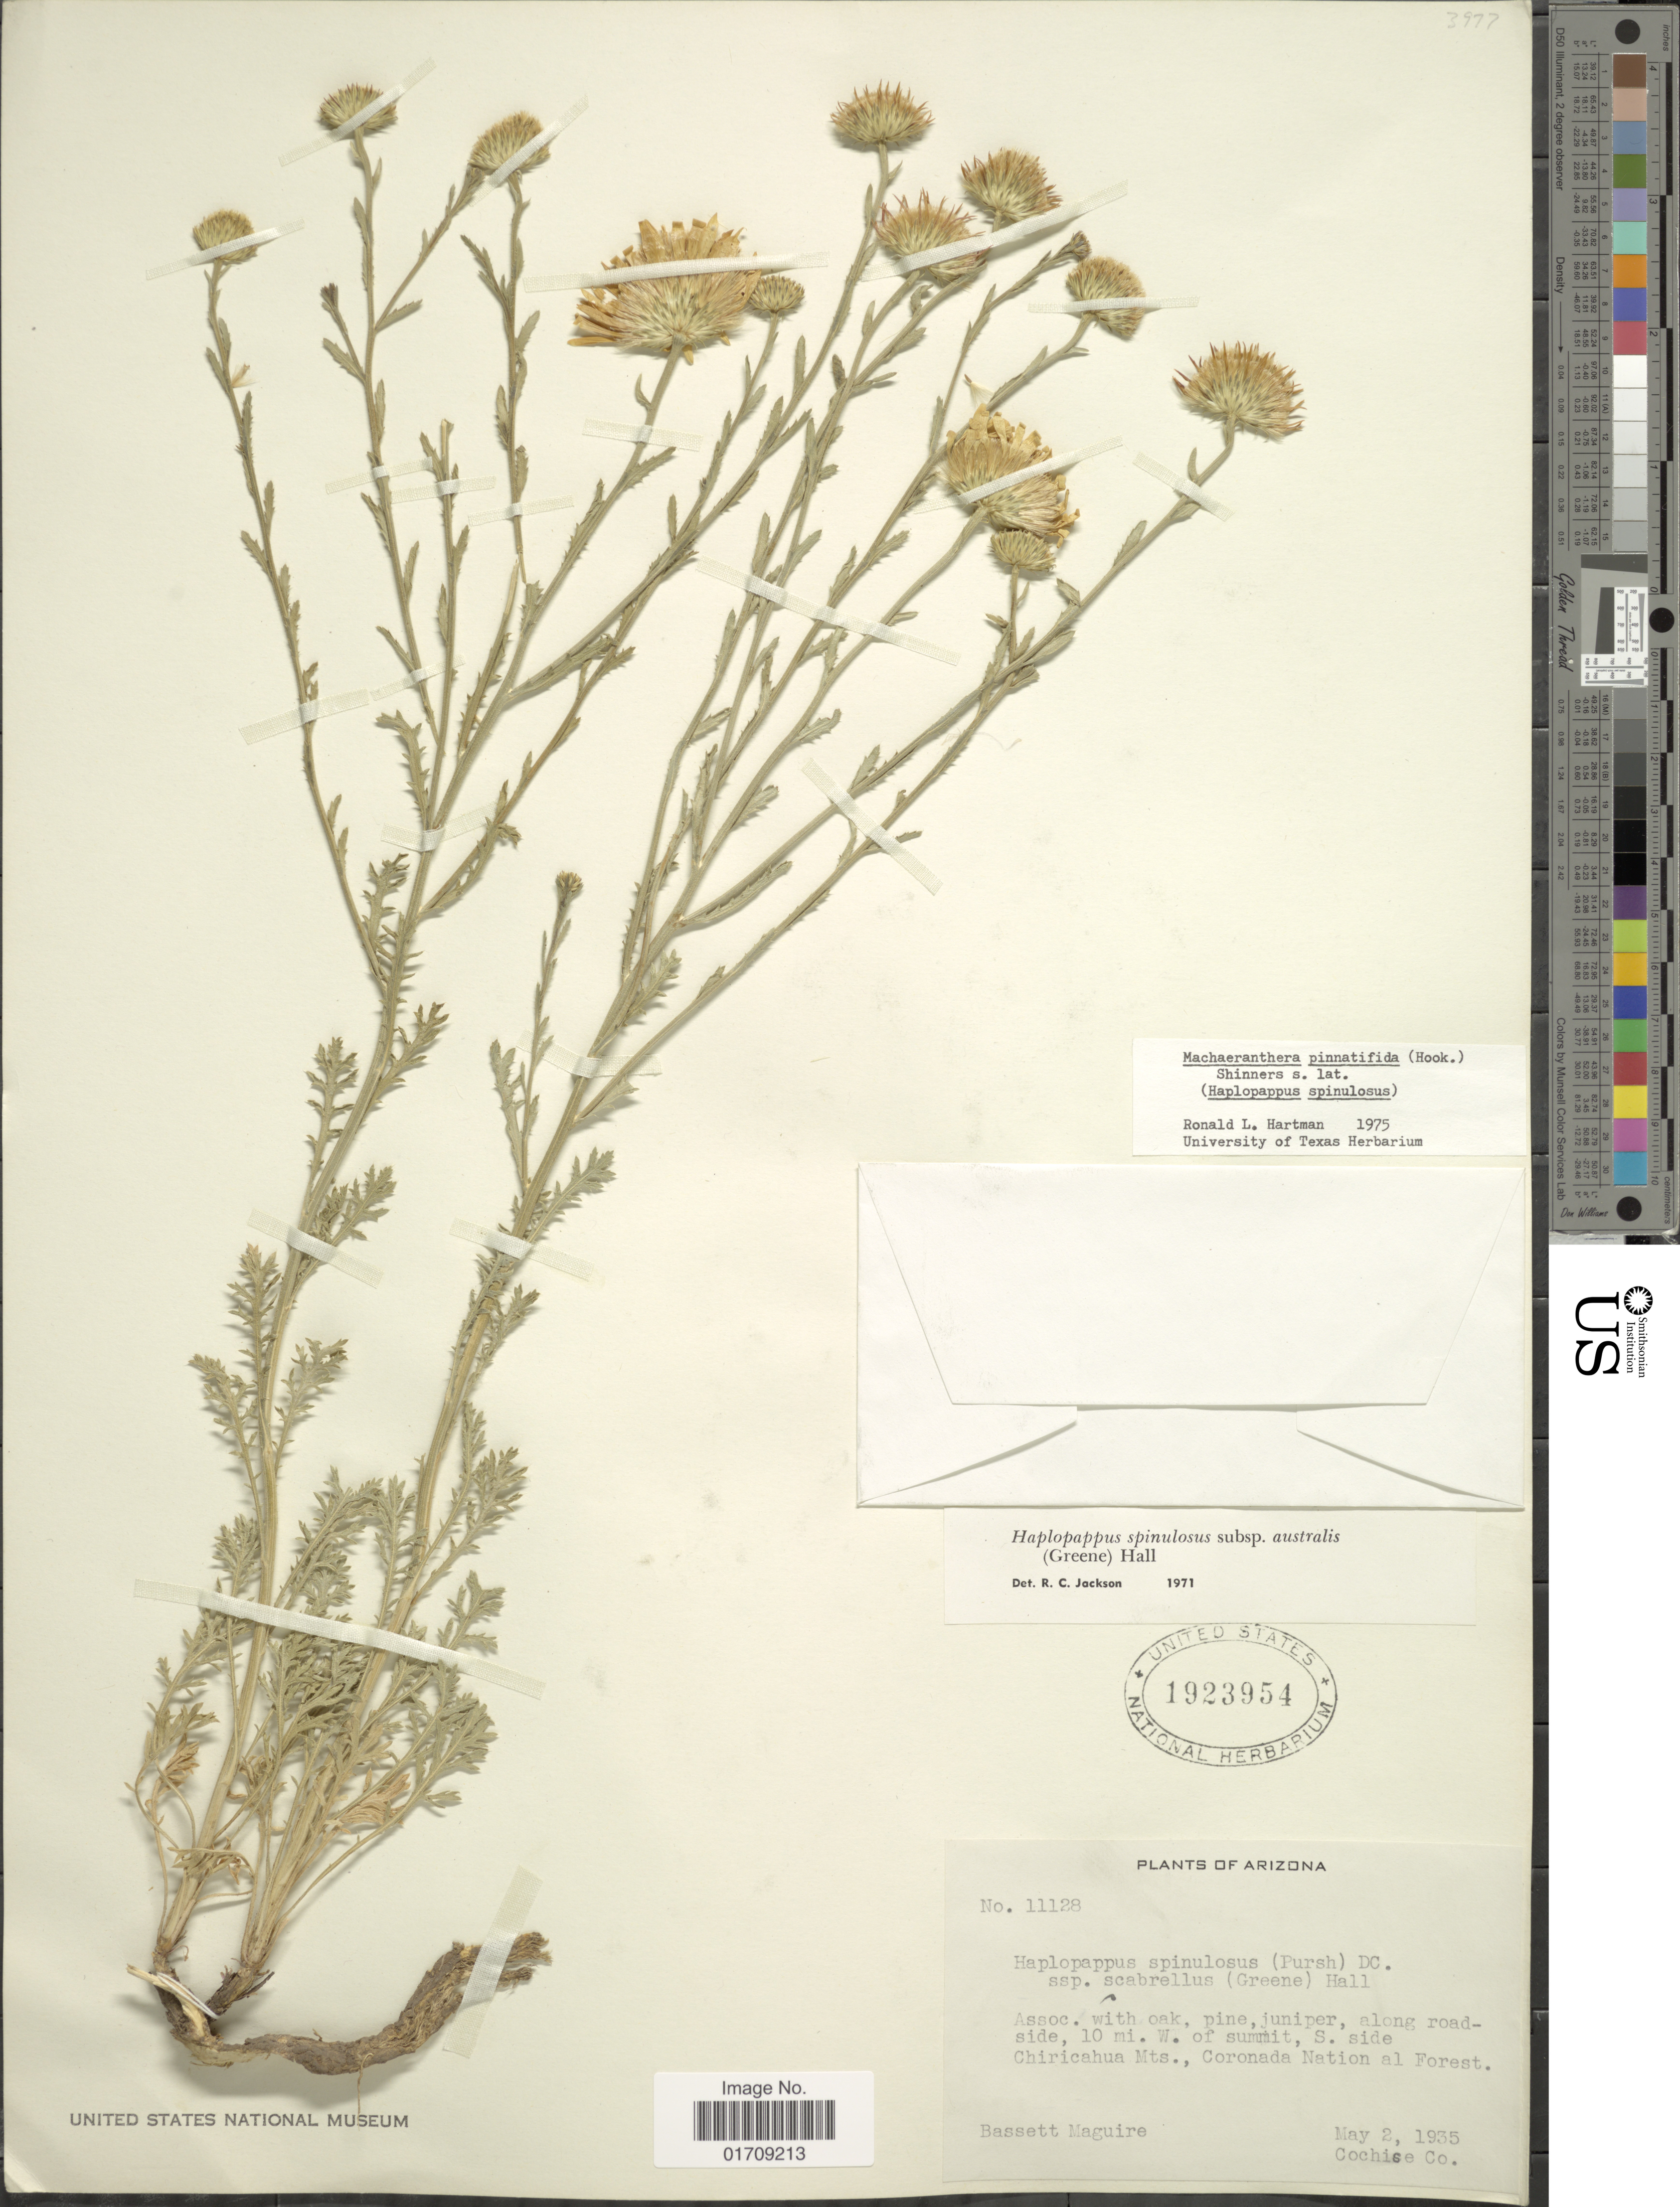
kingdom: Plantae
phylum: Tracheophyta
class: Magnoliopsida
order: Asterales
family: Asteraceae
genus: Machaeranthera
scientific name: Machaeranthera pinnatifida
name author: (Hook.) Shinners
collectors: B. Maguire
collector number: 11128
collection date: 1935-05-02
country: United States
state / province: Arizona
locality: Along roadside, 10 mi. W. of summit, S. side Chiricahua Mts., Coronada National Forest, Cochise Co.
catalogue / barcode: US 1923954